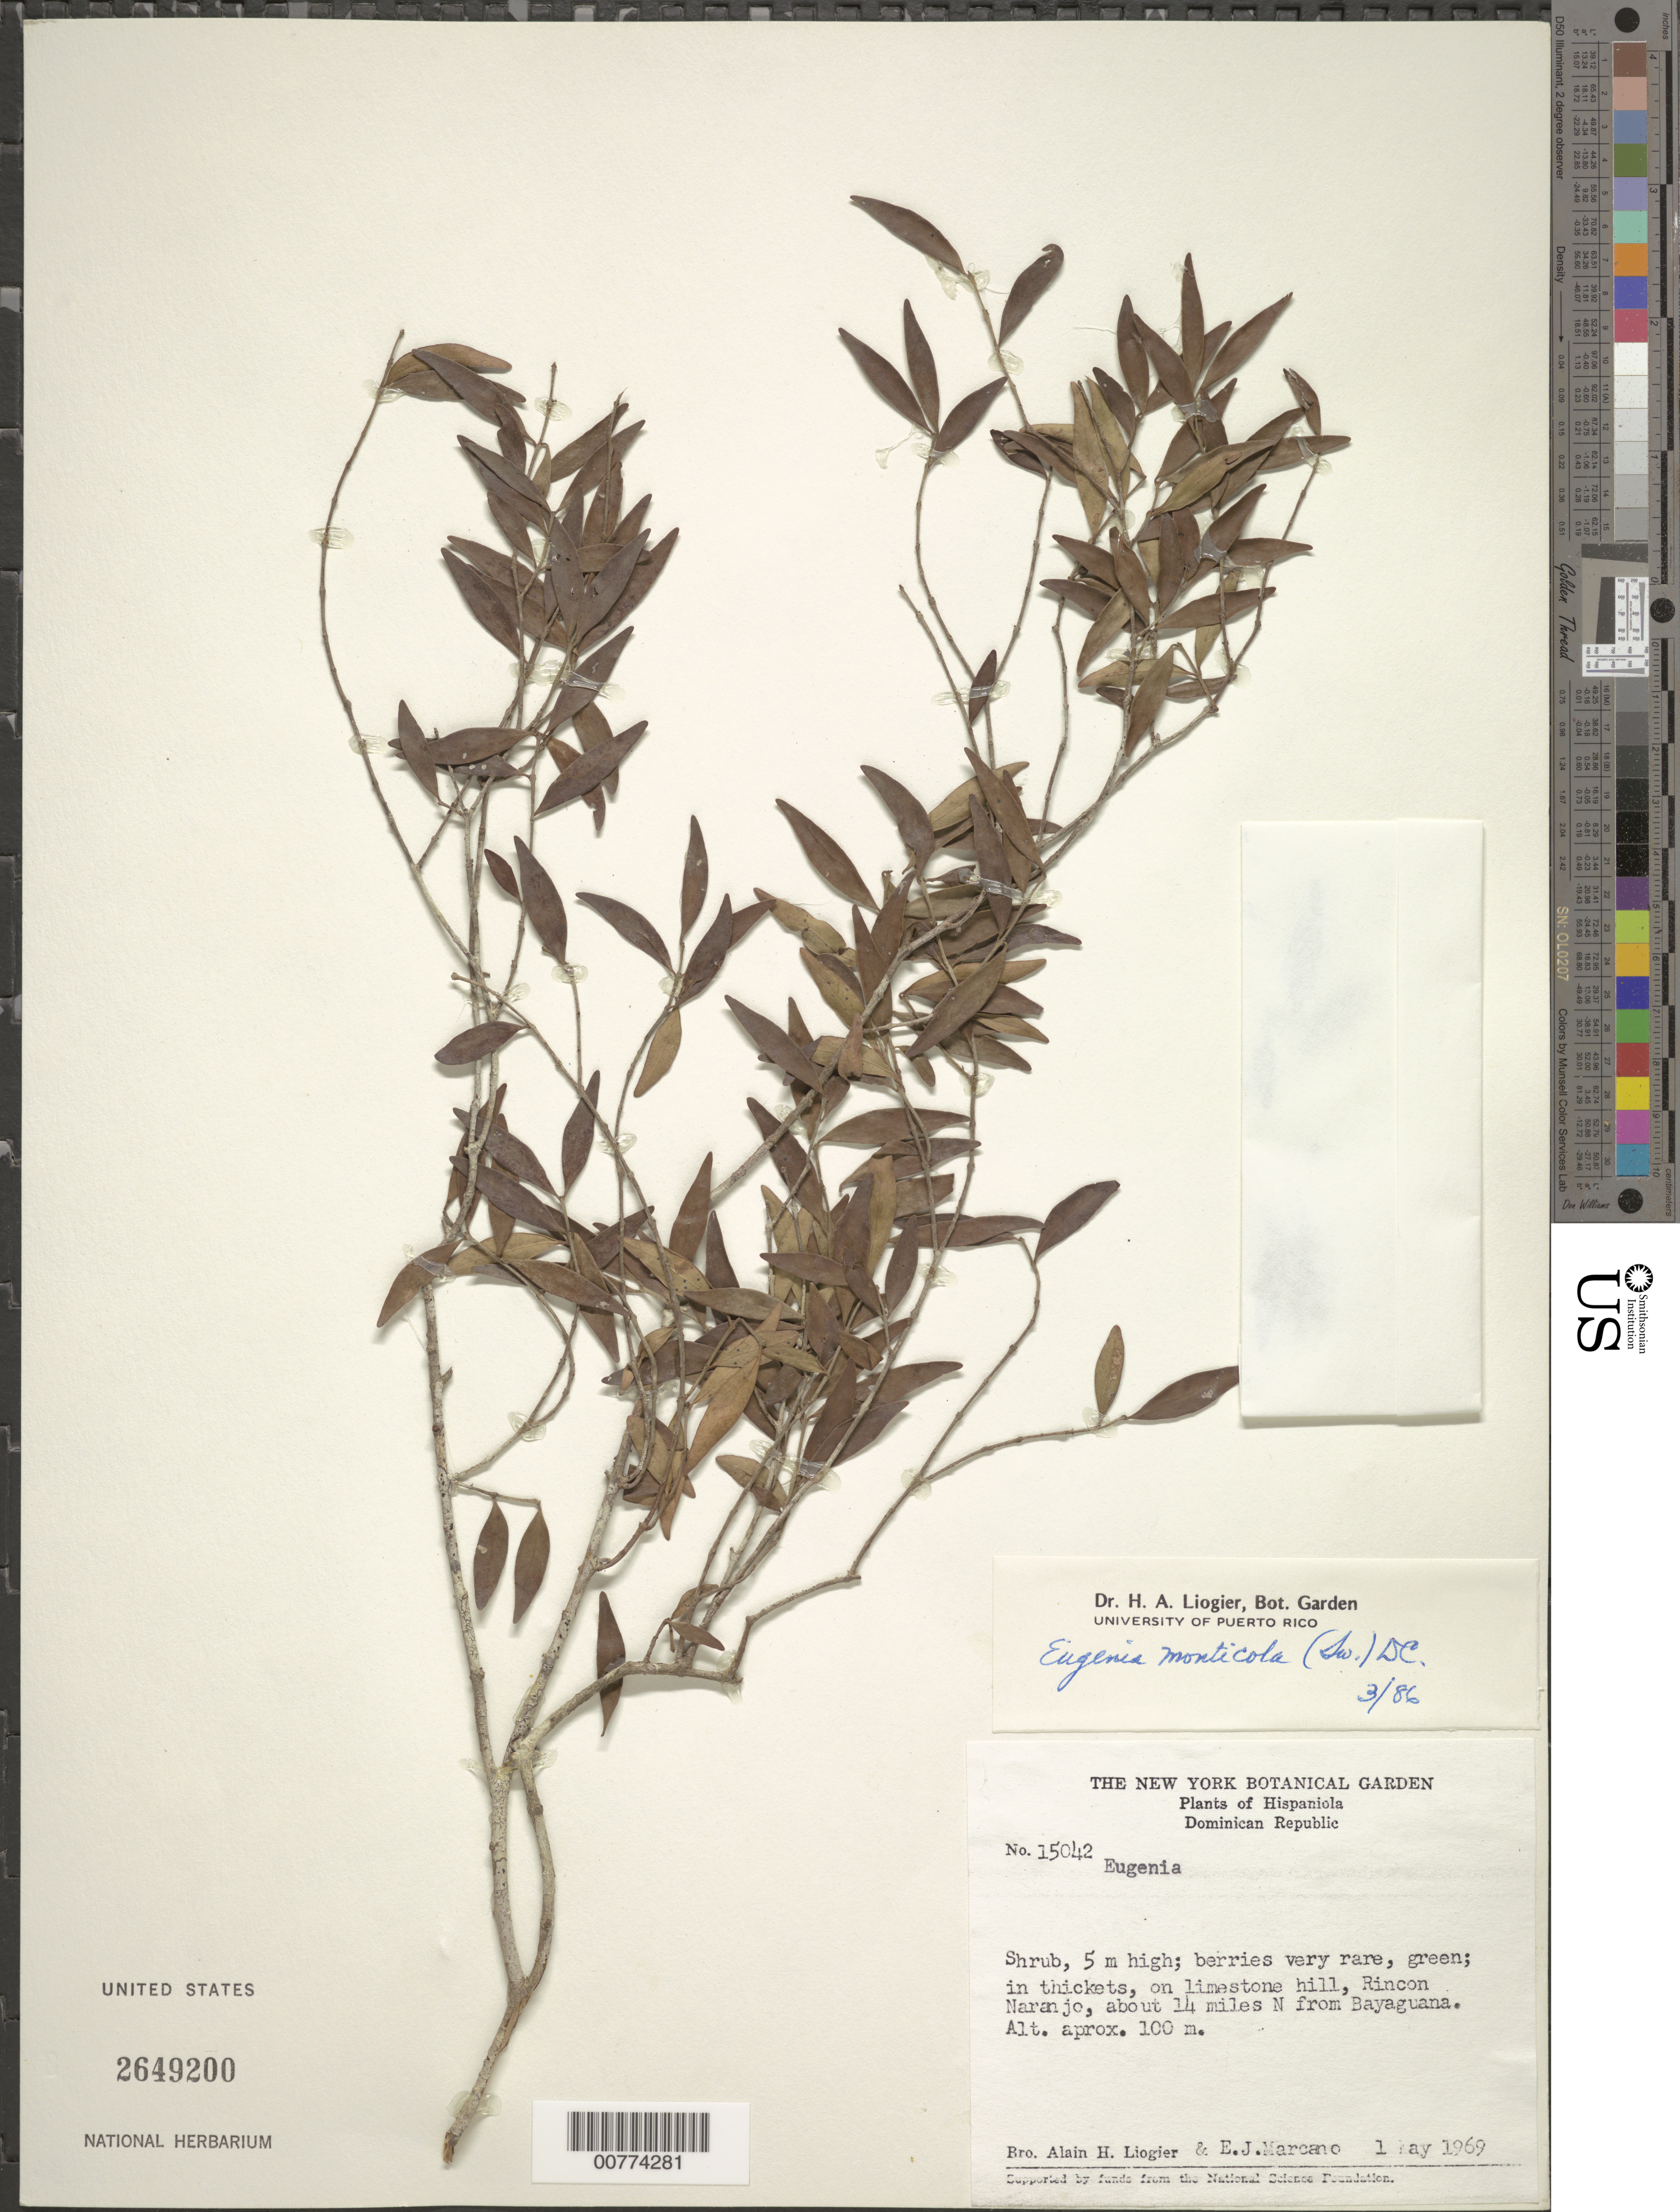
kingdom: Plantae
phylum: Tracheophyta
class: Magnoliopsida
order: Myrtales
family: Myrtaceae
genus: Eugenia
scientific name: Eugenia monticola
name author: (Sw.) DC.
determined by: Liogier, Alain H.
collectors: A. H. Liogier & E. J. Marcano F.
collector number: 15042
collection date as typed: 01 May 1969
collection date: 1969-05-01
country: Dominican Republic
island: Hispaniola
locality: Rincon Naranjo, about 14 miles N from Bayaguana.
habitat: In thickets, on limestone hill.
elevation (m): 100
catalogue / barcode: US 2649200